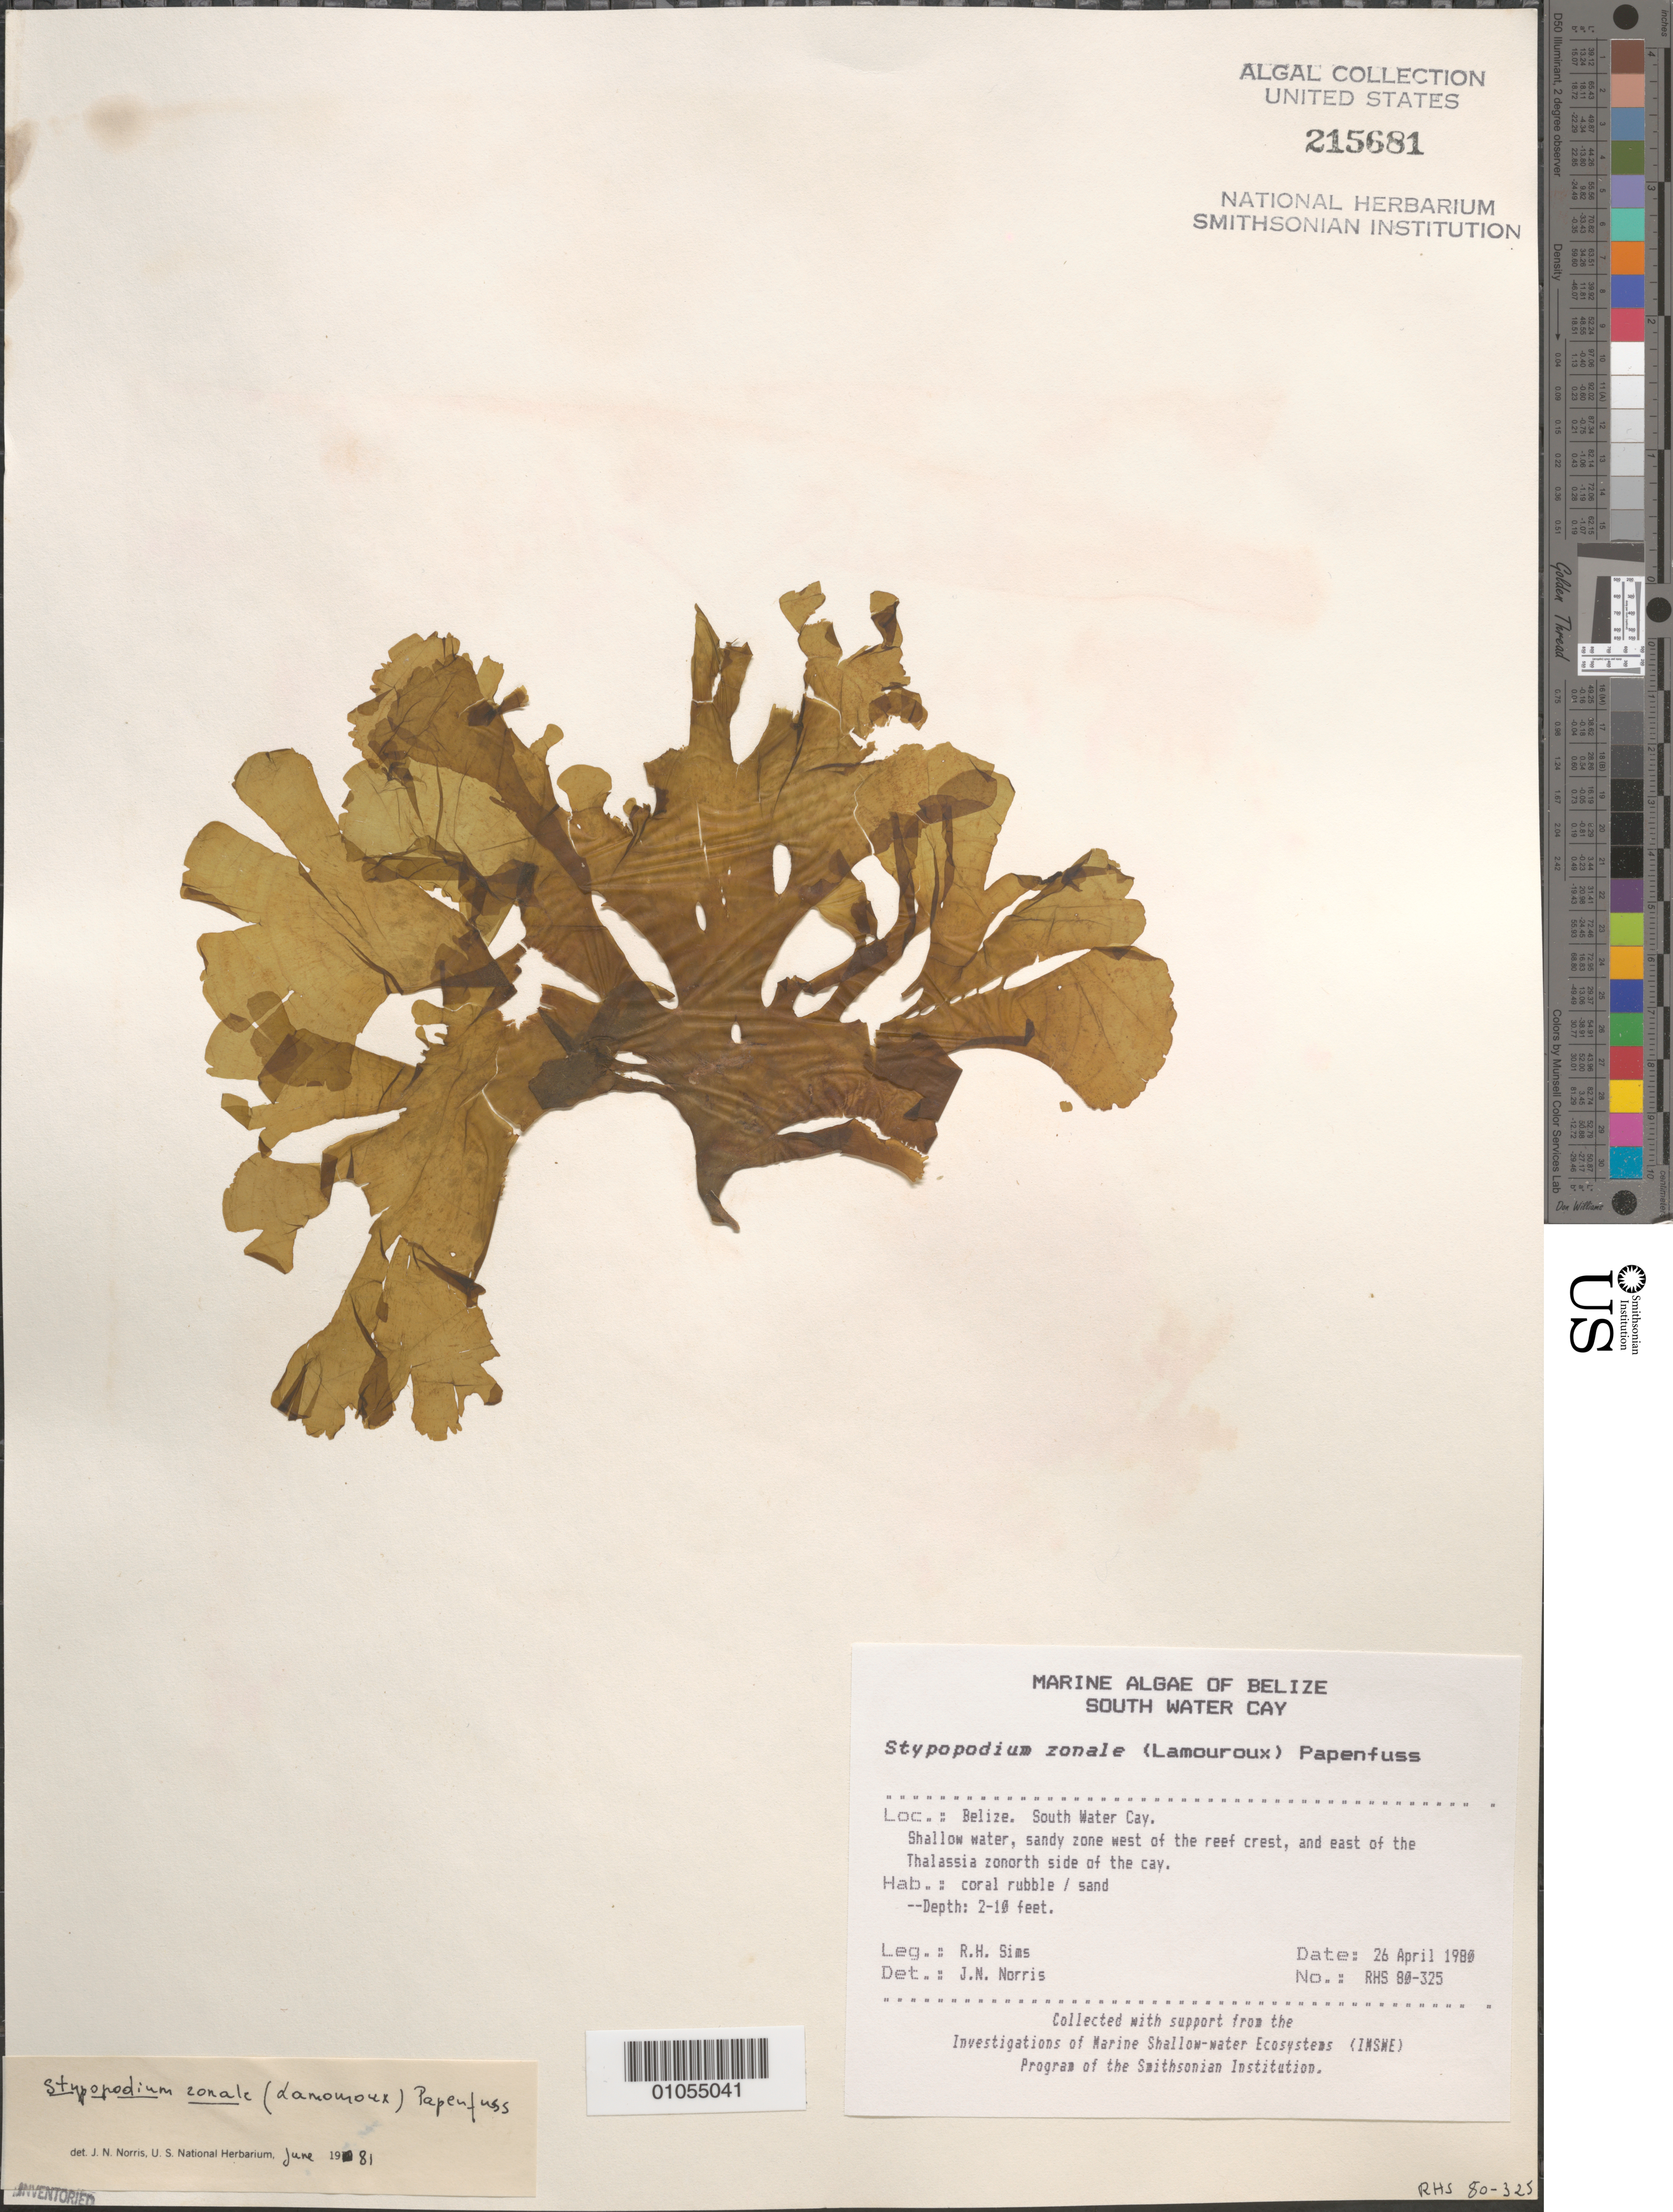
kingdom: Chromista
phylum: Ochrophyta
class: Phaeophyceae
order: Dictyotales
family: Dictyotaceae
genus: Stypopodium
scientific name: Stypopodium zonale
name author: (J.V.Lamouroux) Papenf.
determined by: Norris, James N.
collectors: R. H. Sims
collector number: RHS 80-325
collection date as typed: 26 Apr 1980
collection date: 1980-04-26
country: Belize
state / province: Stann Creek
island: South Water Cay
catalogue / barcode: US 215681